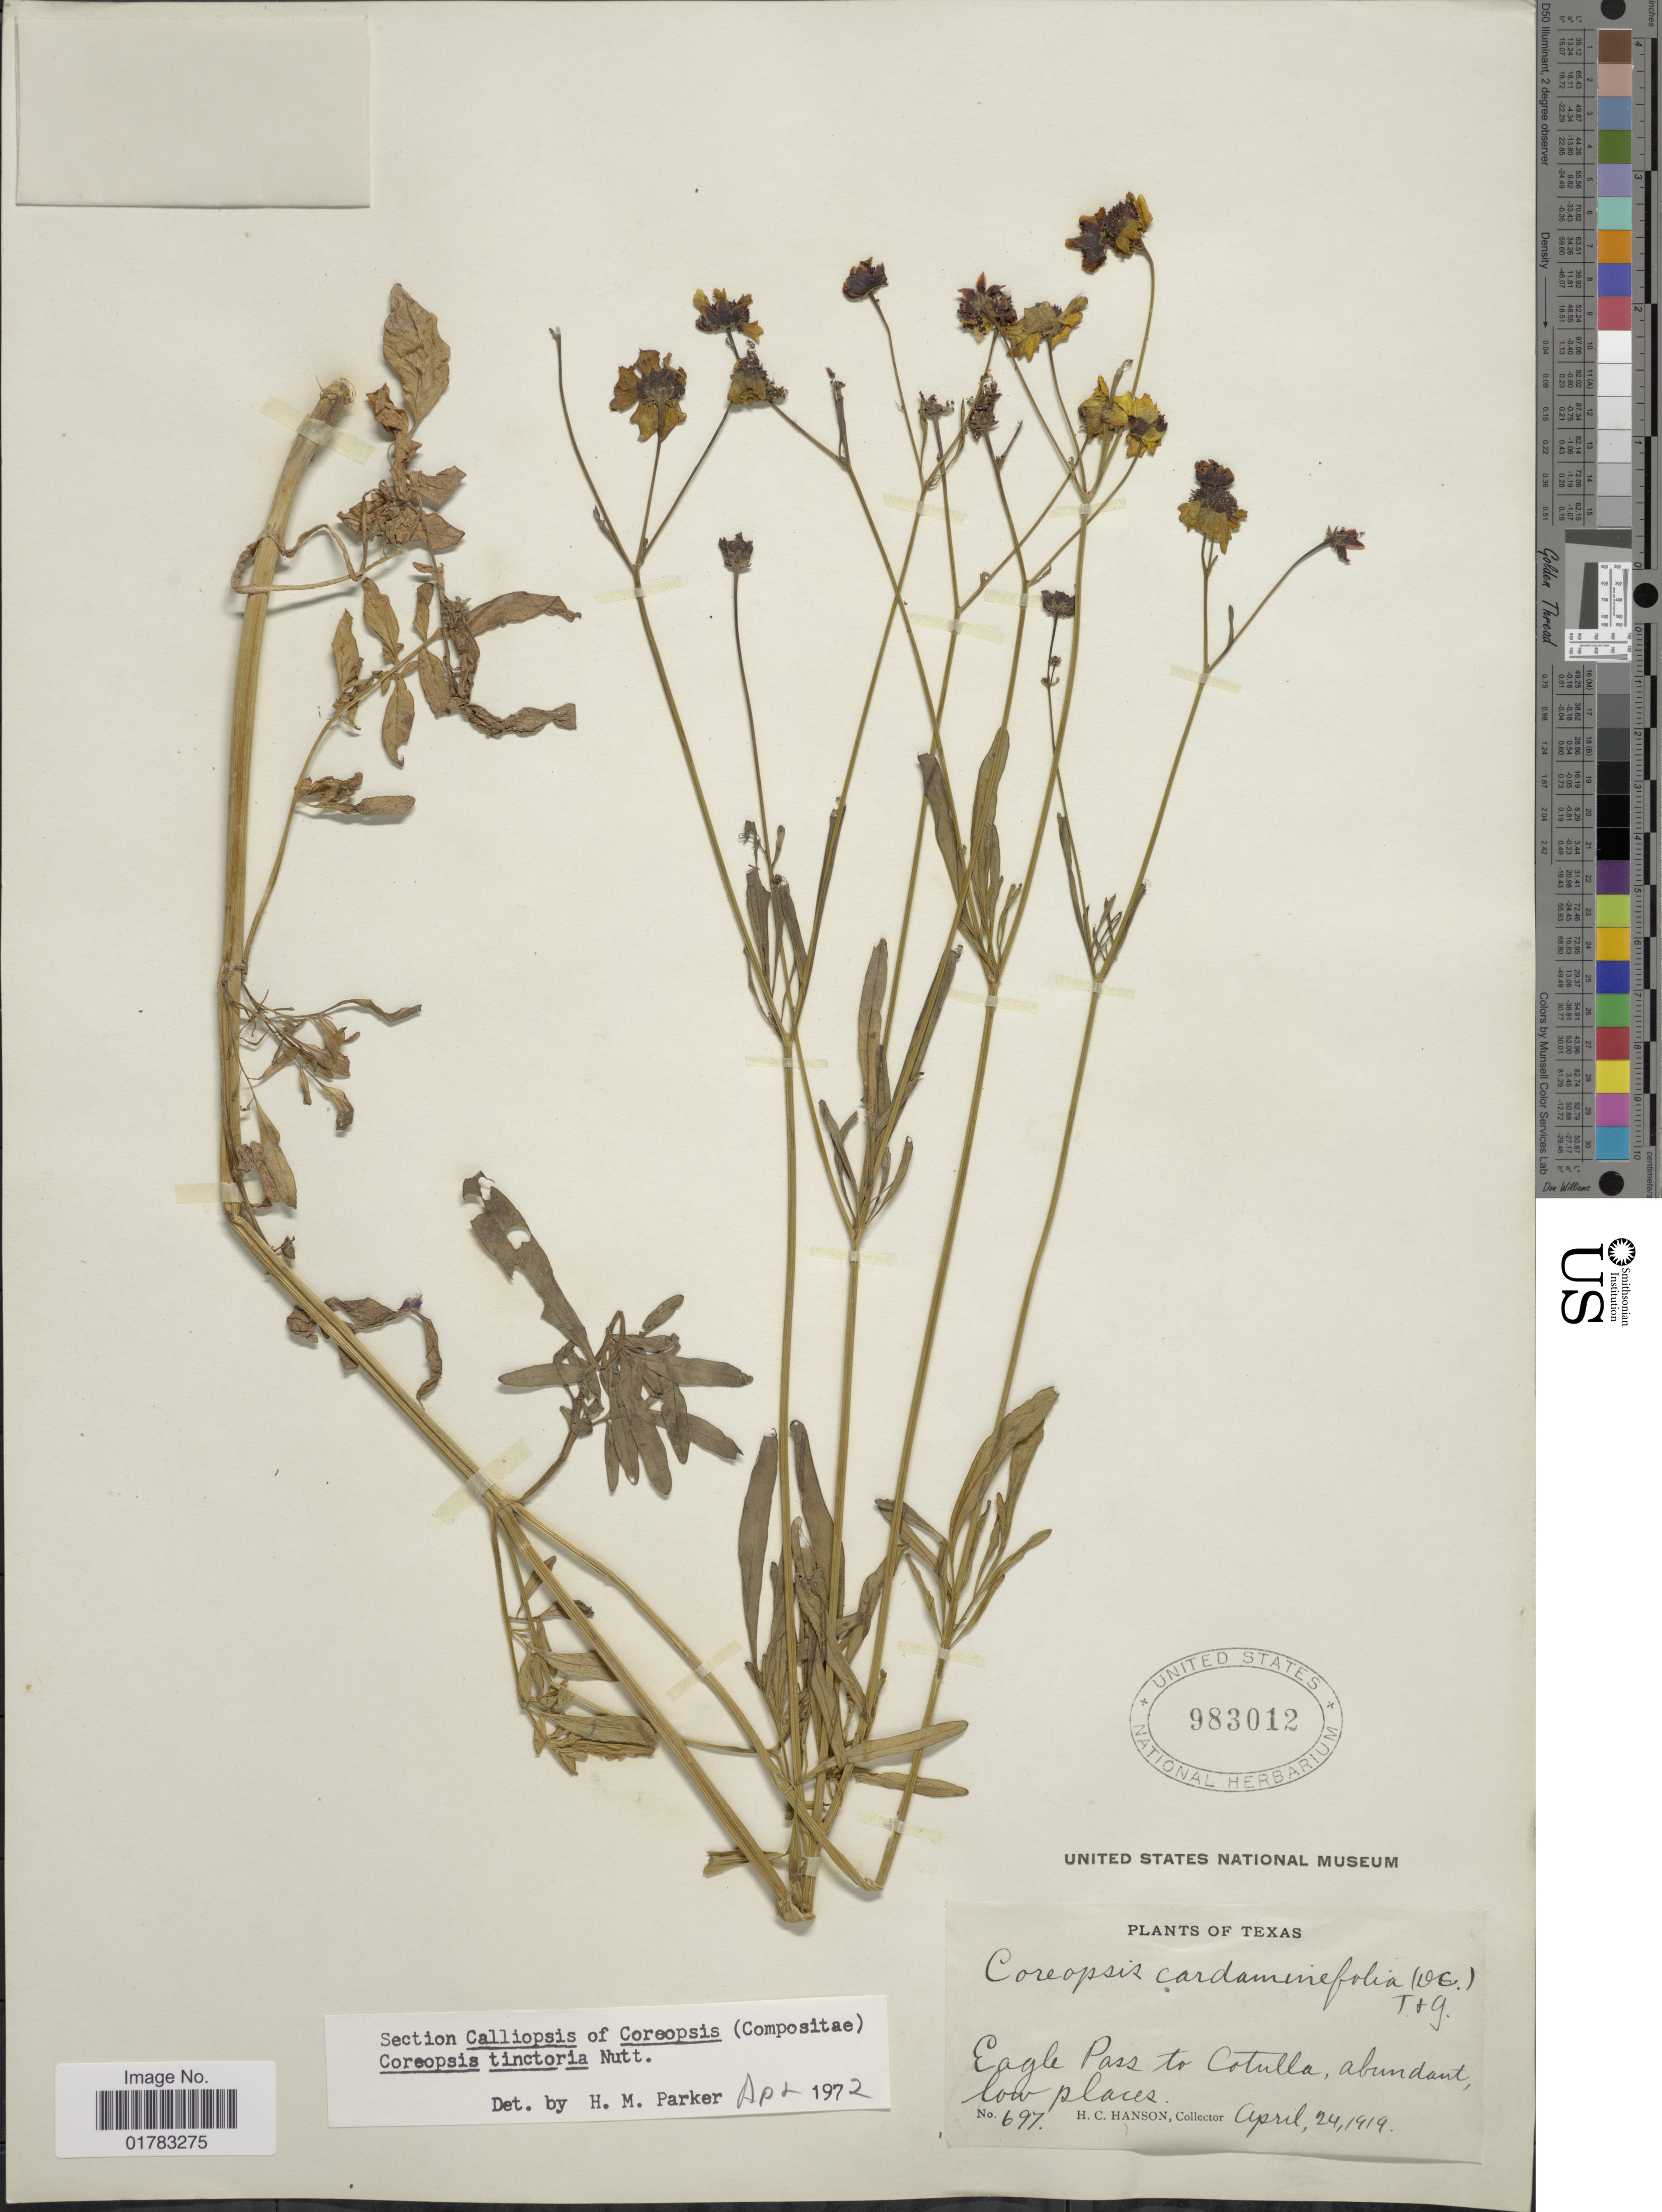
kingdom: Plantae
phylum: Tracheophyta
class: Magnoliopsida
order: Asterales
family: Asteraceae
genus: Coreopsis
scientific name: Coreopsis tinctoria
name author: Nutt.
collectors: H. Hanson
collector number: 697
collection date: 1919-04-24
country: United States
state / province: Texas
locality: Eagle Pass to Cotulla, abundant low places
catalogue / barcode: US 983012